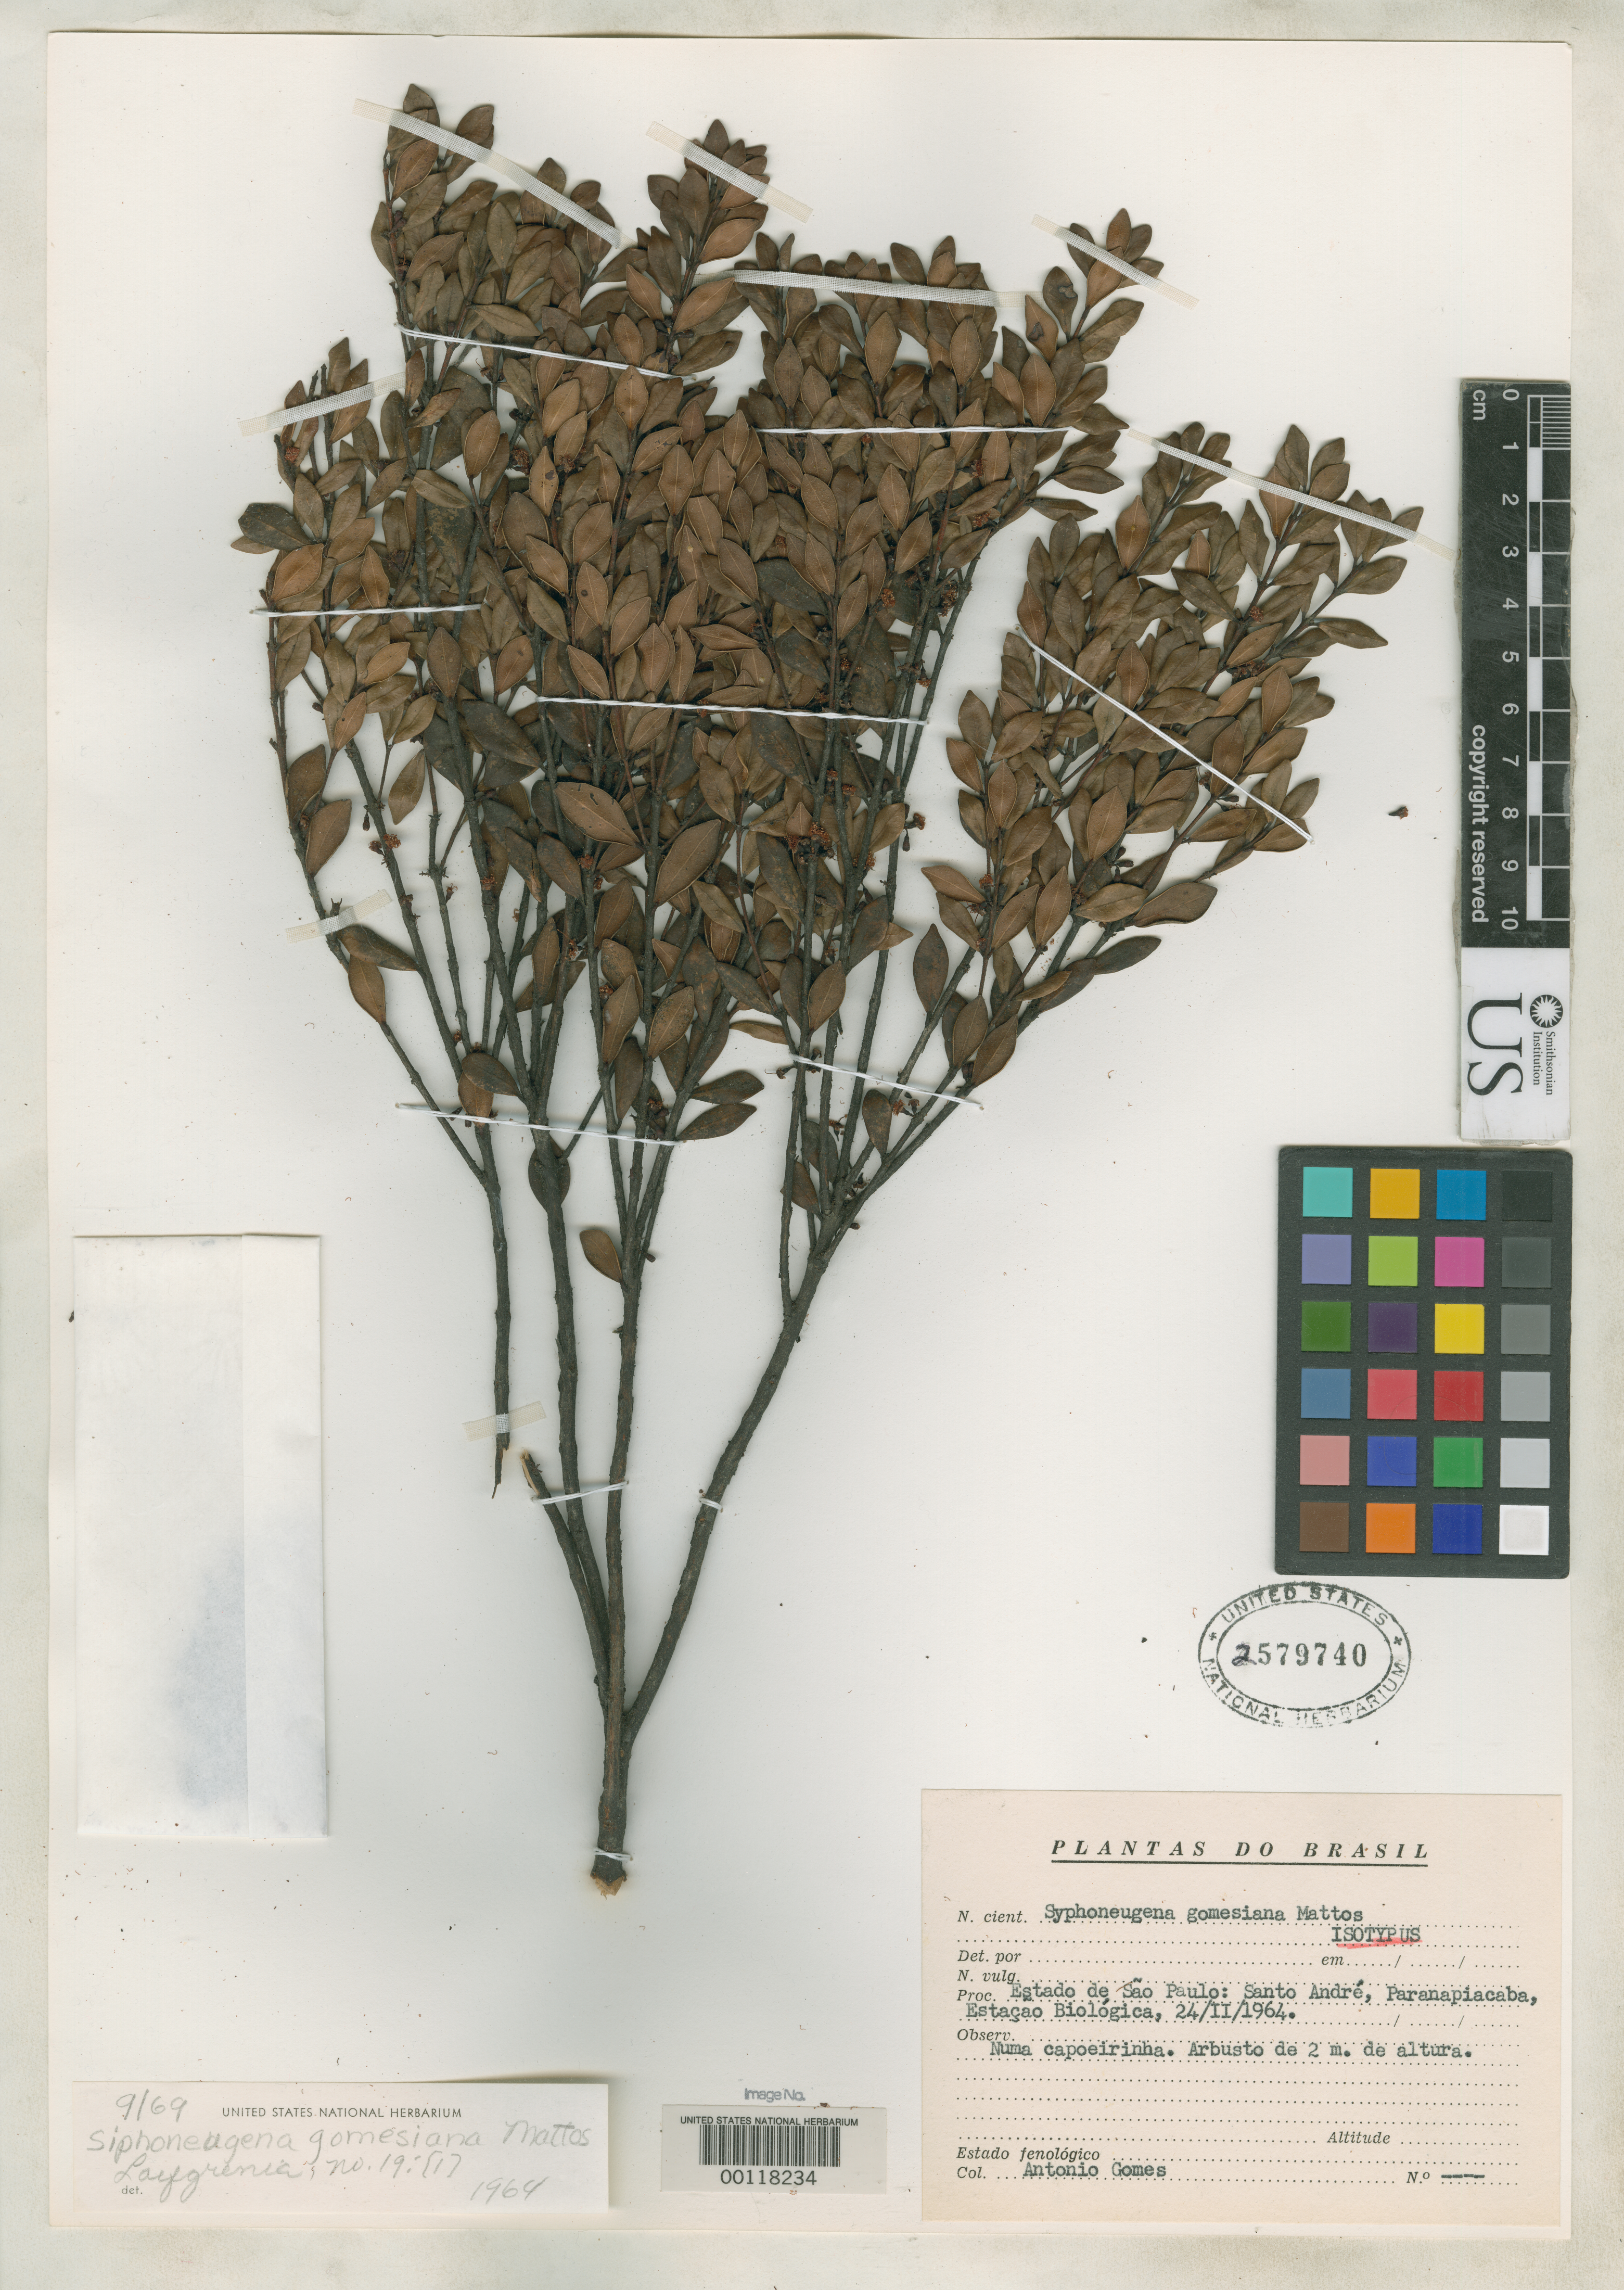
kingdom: Plantae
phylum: Tracheophyta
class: Magnoliopsida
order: Myrtales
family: Myrtaceae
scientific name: Siphoneugnea gomesiana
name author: Mattos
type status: Isotype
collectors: A. Gomes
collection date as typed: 24 Feb 1964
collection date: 1964-02-24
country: Brazil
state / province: São Paulo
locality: Estacao Biologica, Santo Andre, Paranapiacabe.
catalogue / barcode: US 2579740